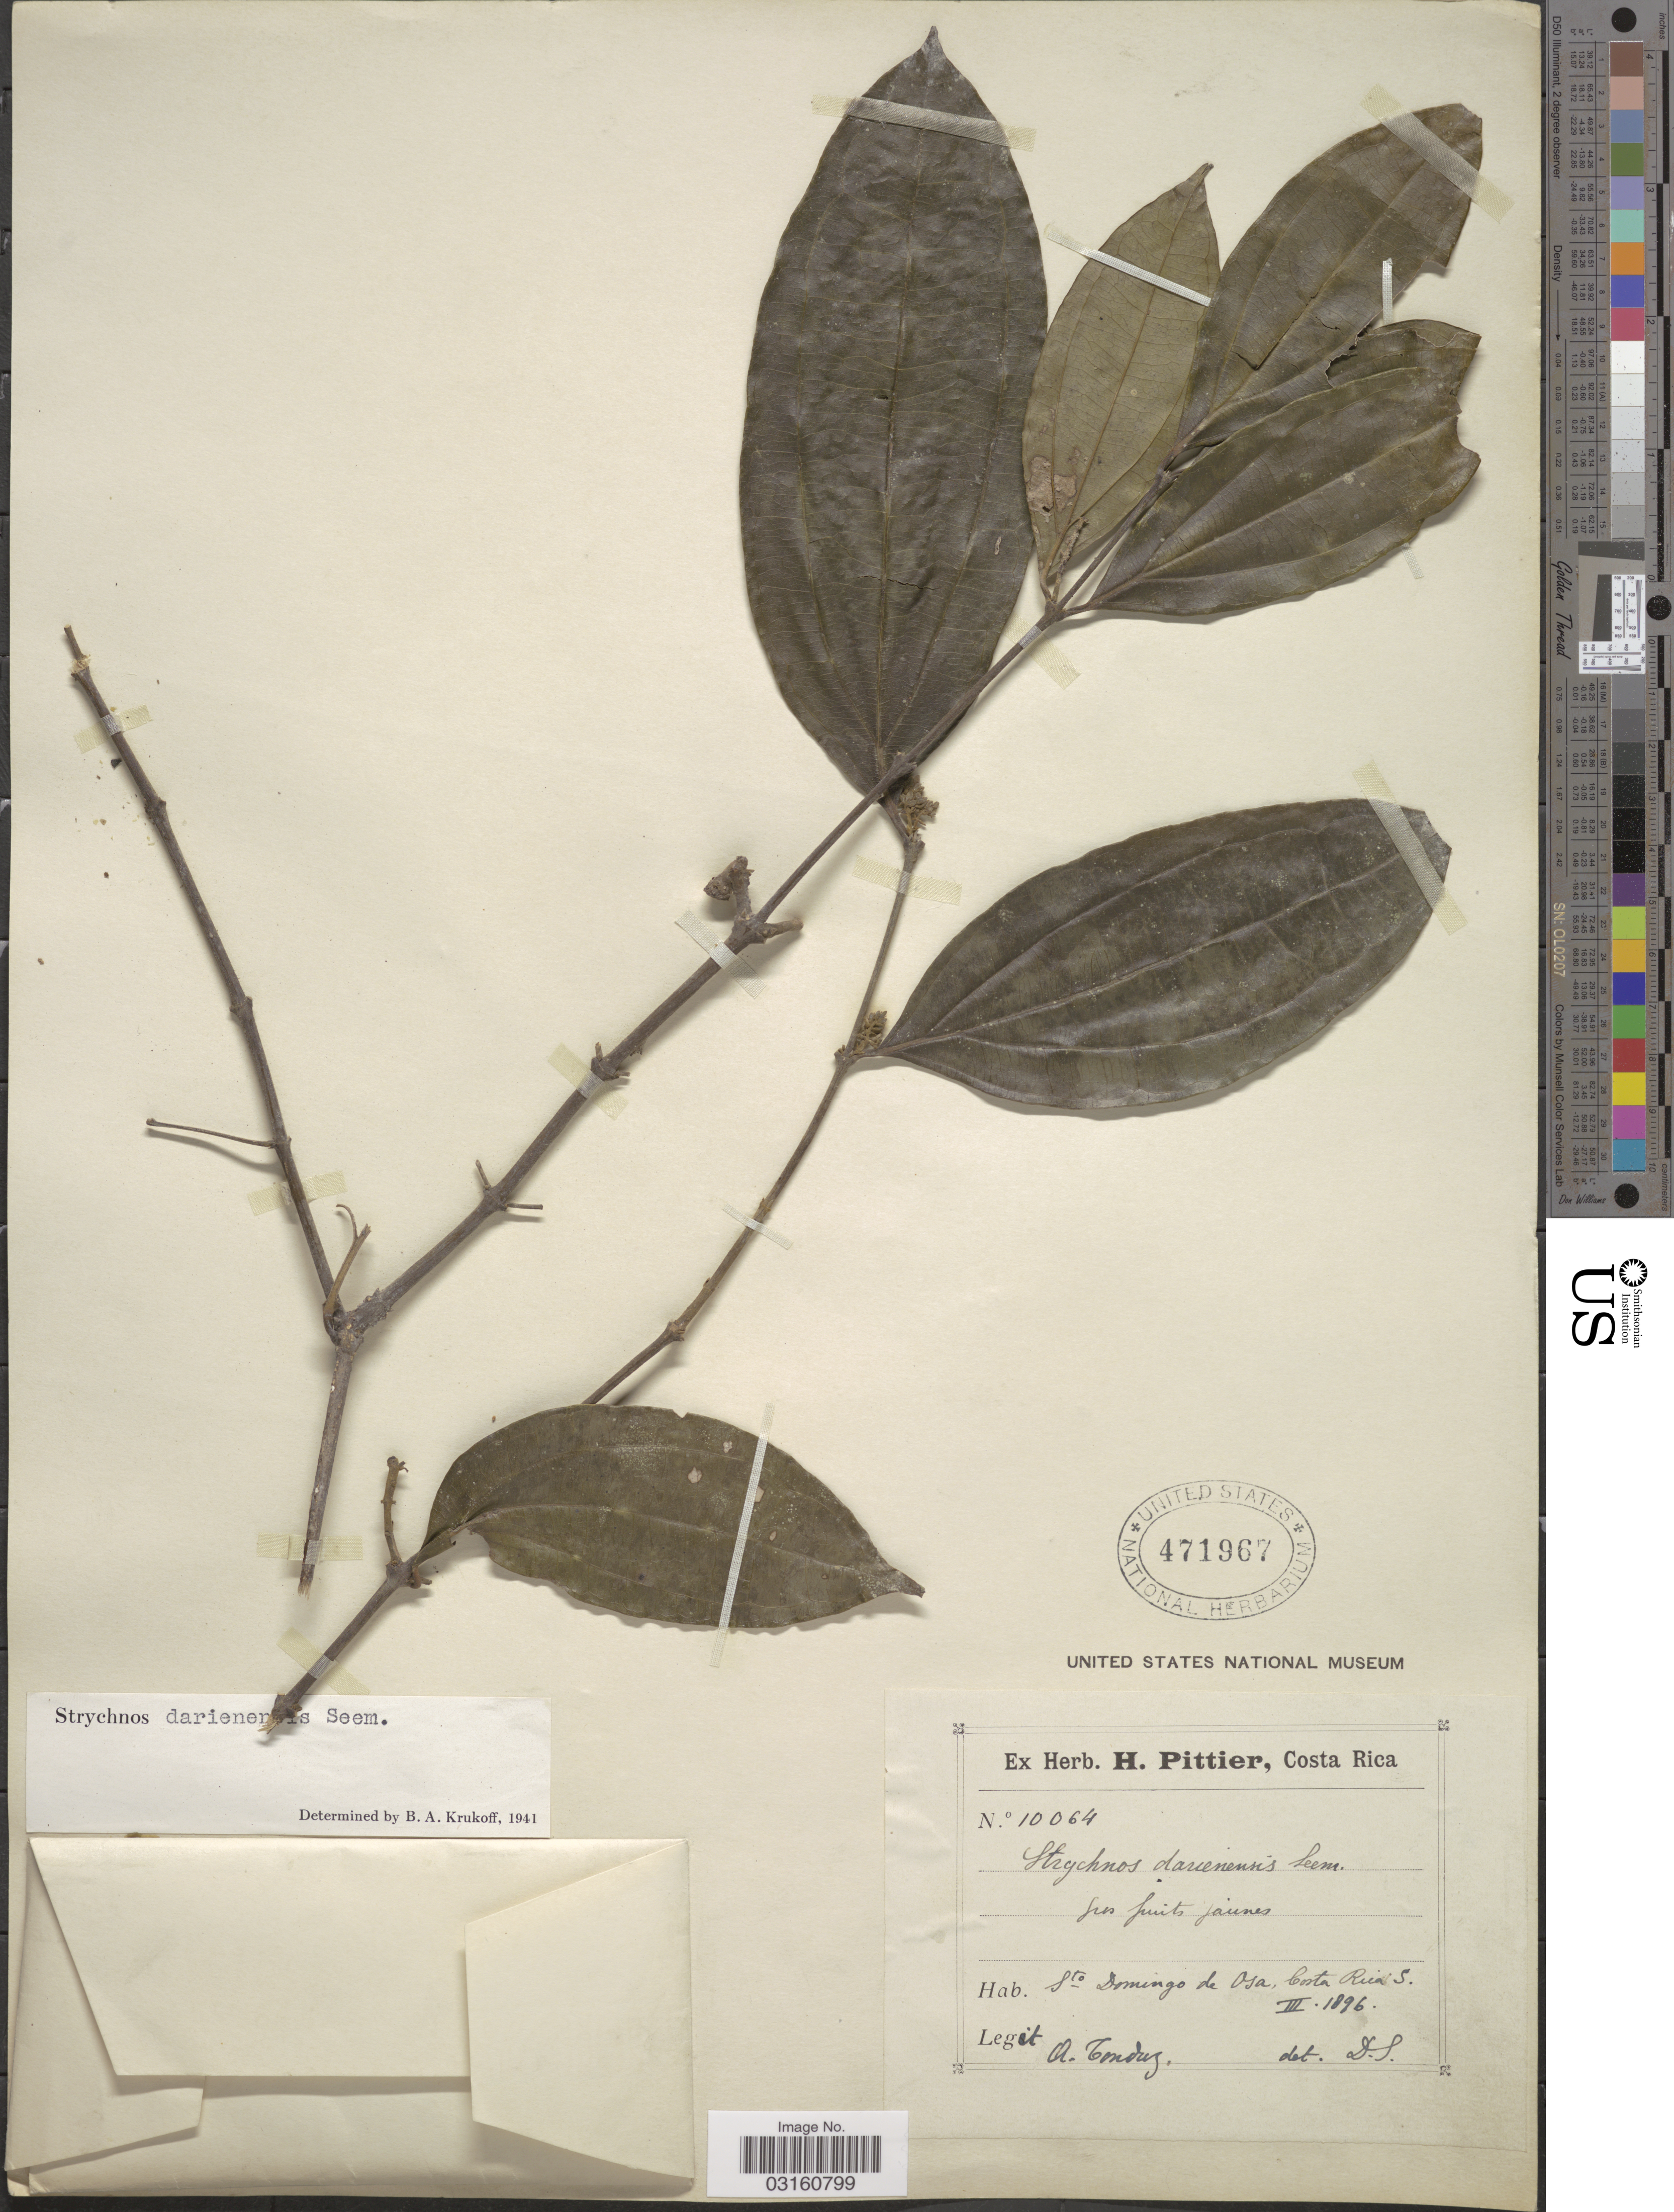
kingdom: Plantae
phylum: Tracheophyta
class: Magnoliopsida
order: Gentianales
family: Loganiaceae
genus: Strychnos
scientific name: Strychnos darienensis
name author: Seem.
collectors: A. Tonduz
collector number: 10064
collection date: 1896-03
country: Costa Rica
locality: Sto. Domingo de Osa, Costa Rica S.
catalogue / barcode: US 471967